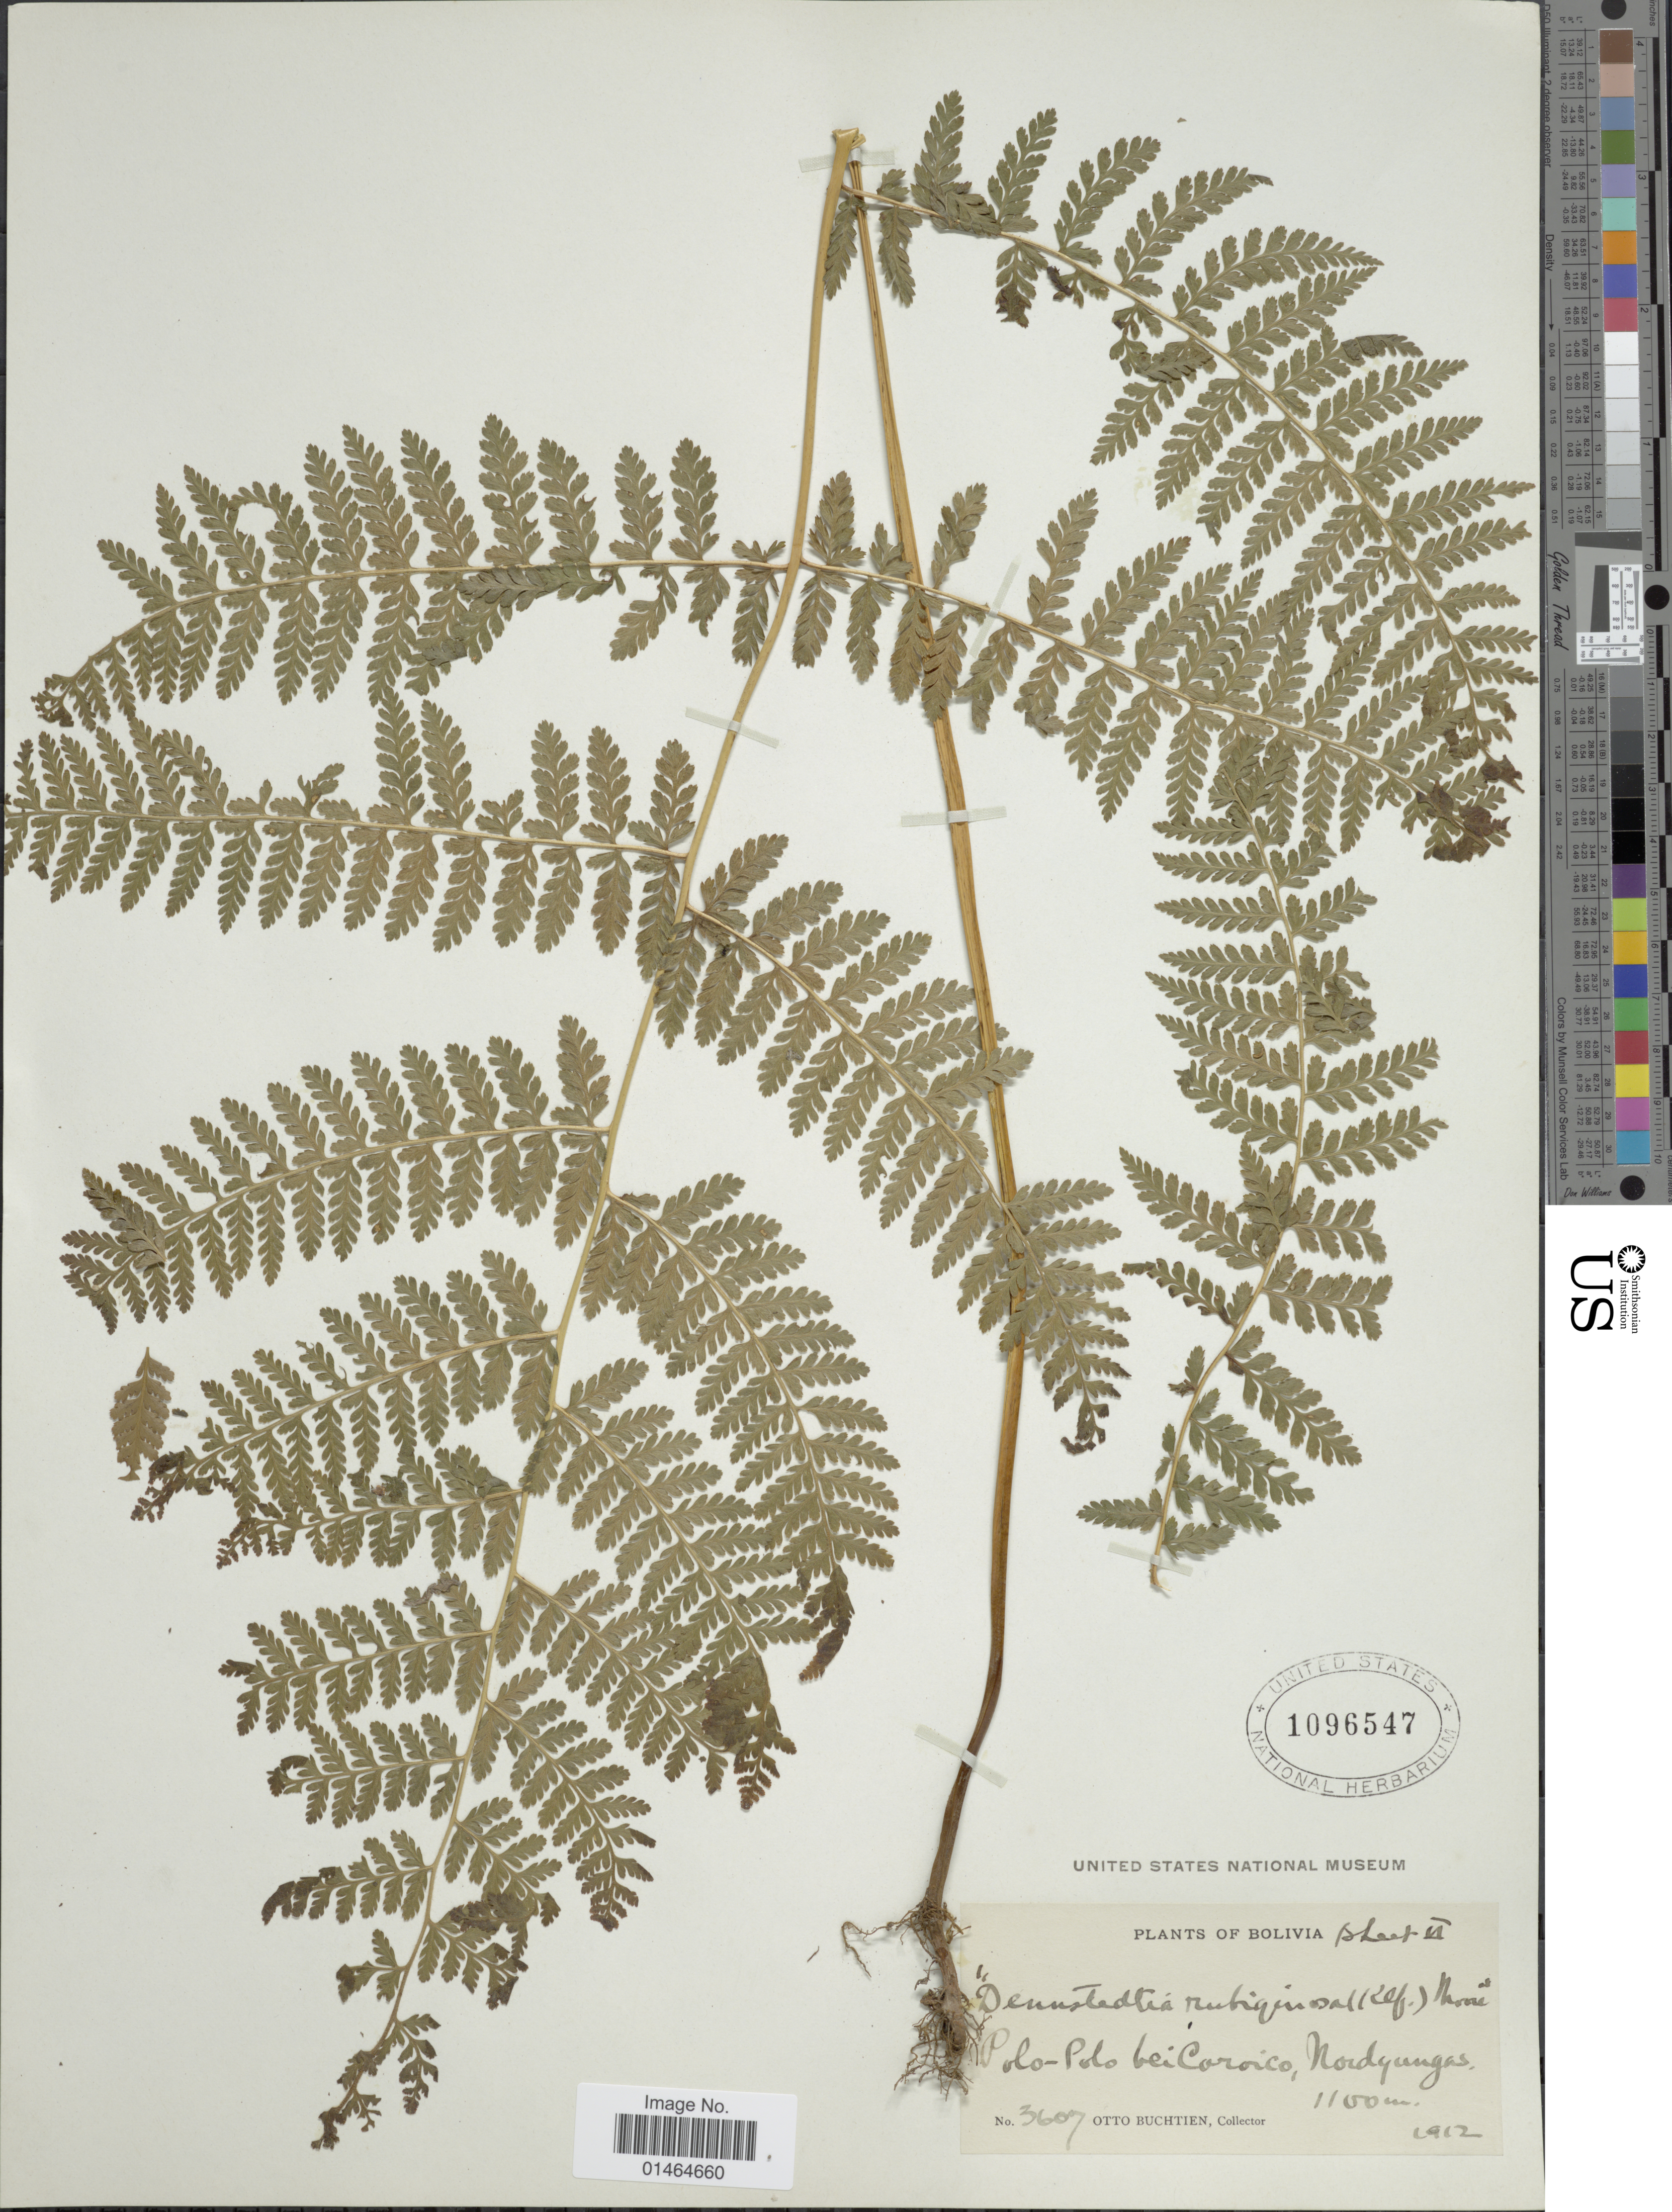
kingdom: Plantae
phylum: Tracheophyta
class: Polypodiopsida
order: Polypodiales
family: Dennstaedtiaceae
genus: Dennstaedtia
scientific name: Dennstaedtia cicutaria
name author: (Sw.) T. Moore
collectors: O. Buchtien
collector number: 3607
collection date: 1912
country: Bolivia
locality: Polo-Polo bei Coroico, Nordyungas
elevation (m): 1100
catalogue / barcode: US 1096547